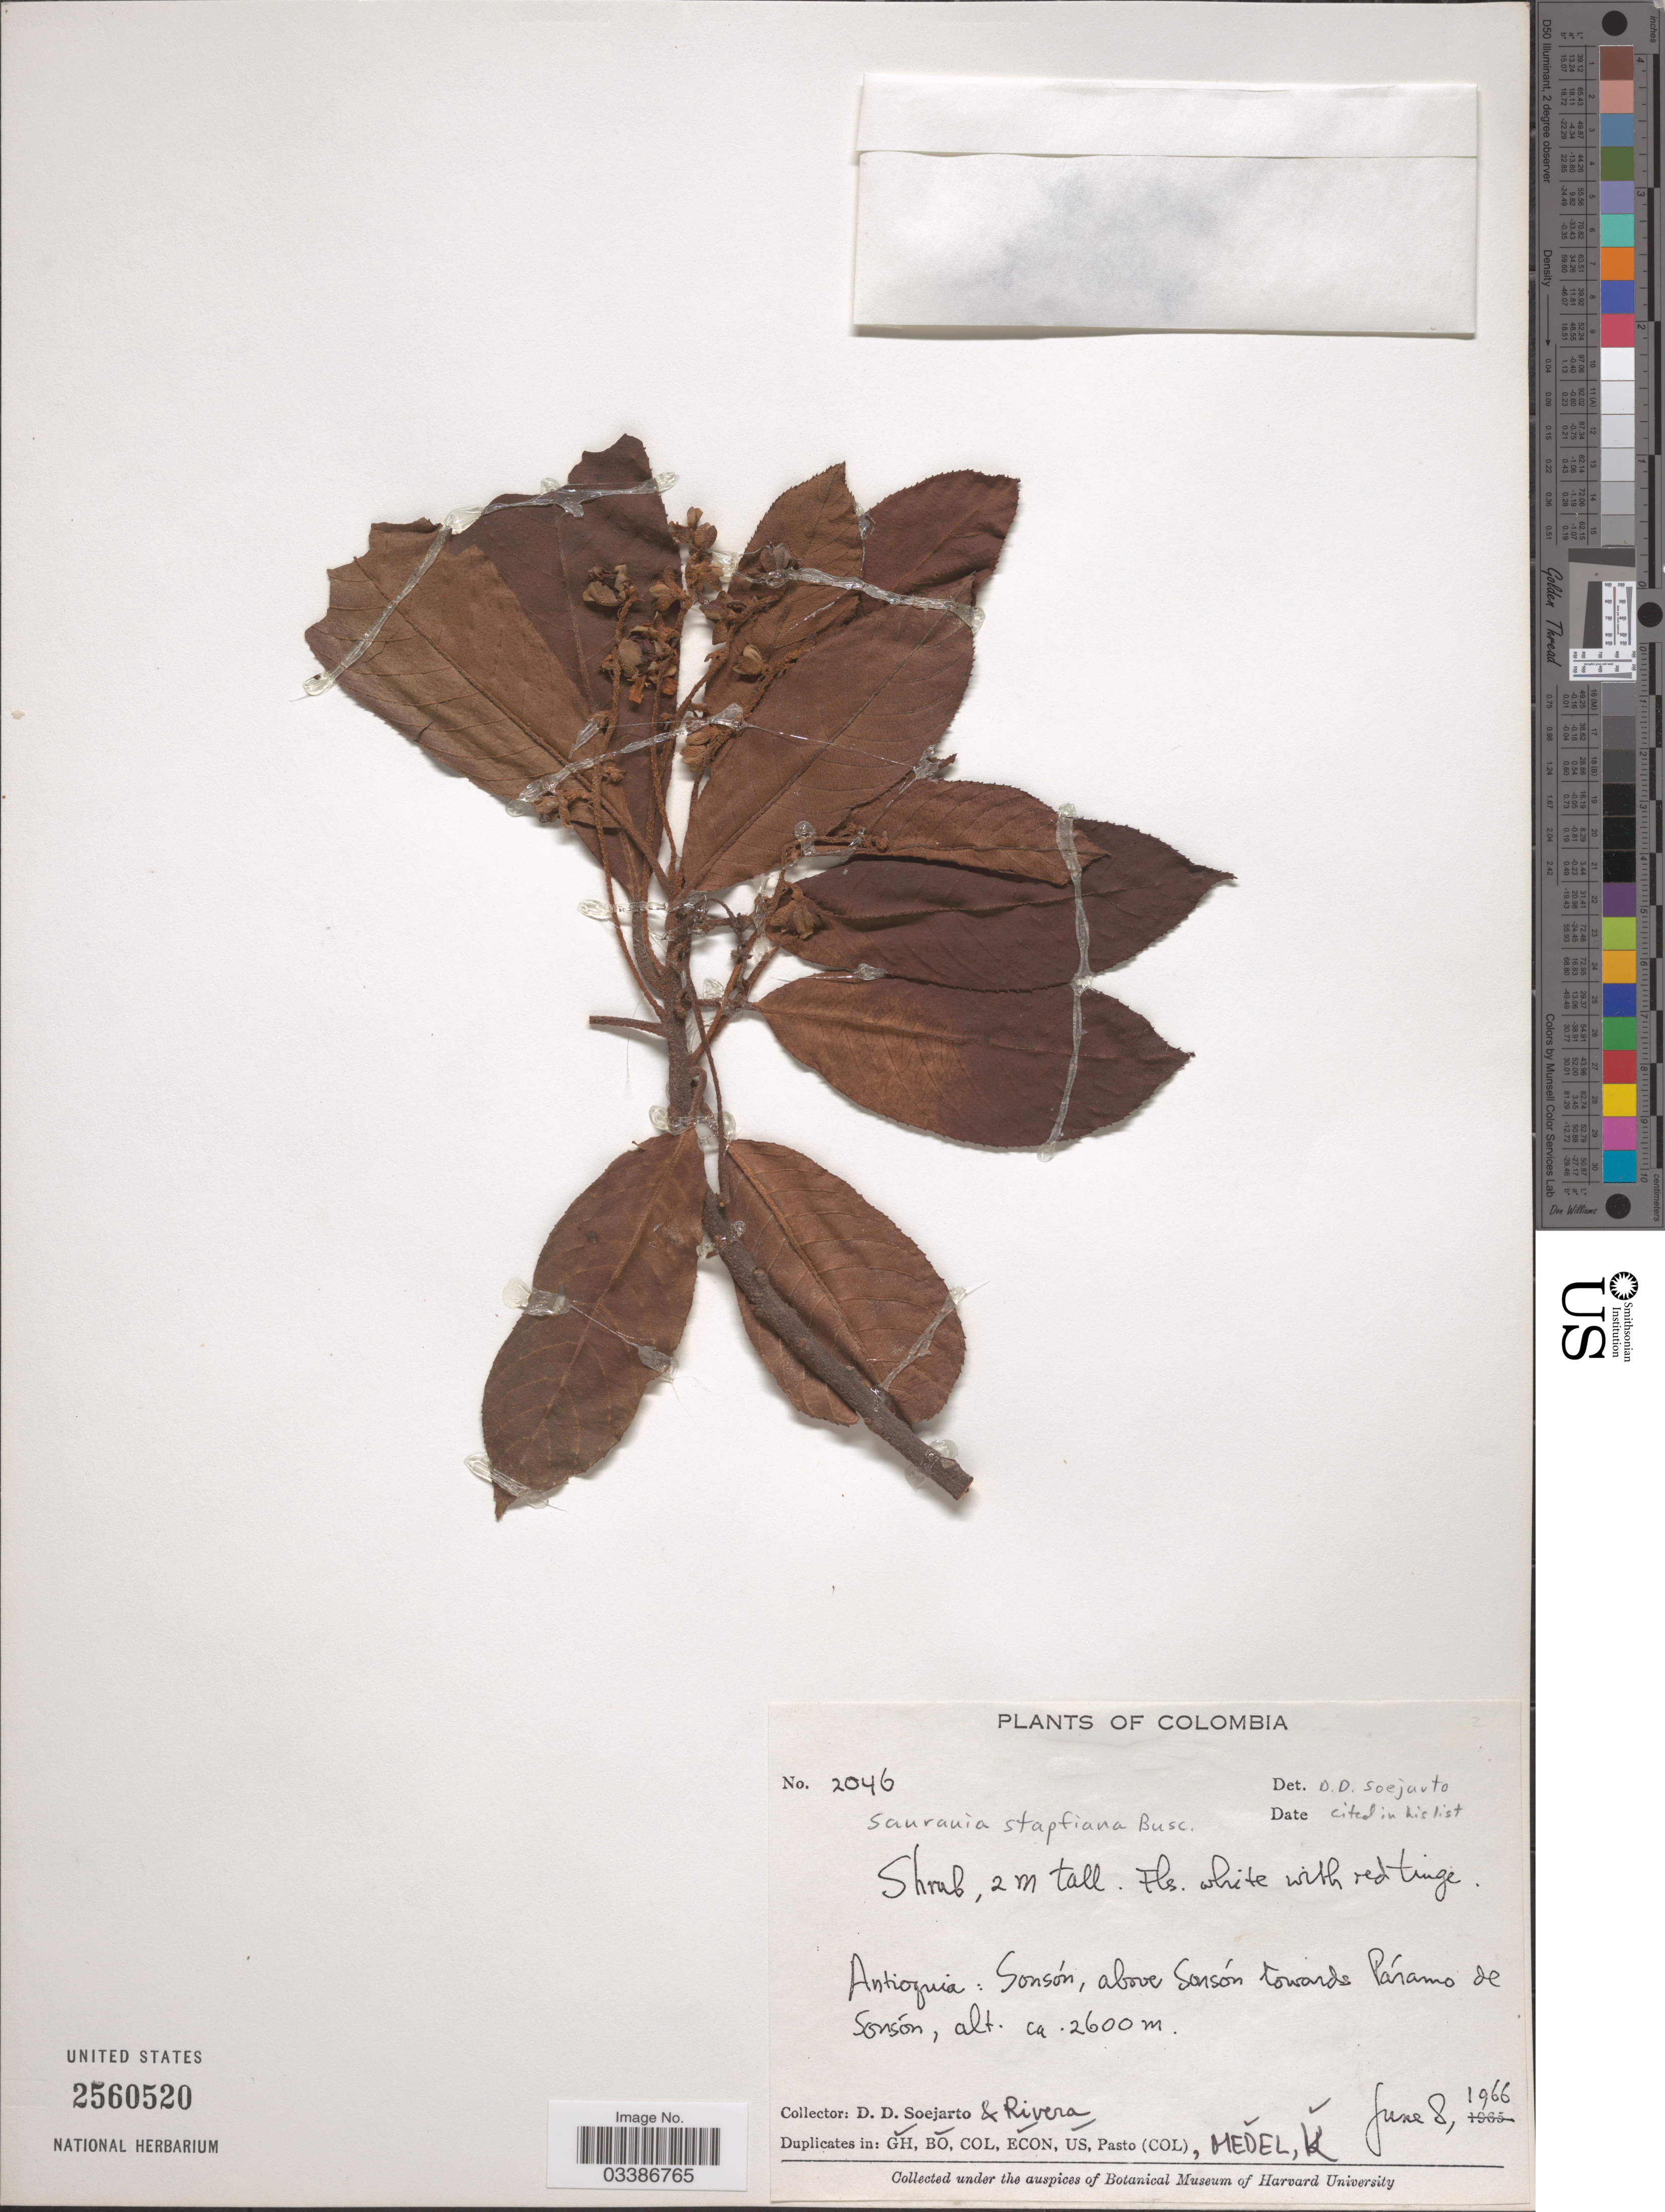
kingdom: Plantae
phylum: Tracheophyta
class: Magnoliopsida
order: Ericales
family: Actinidiaceae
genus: Saurauia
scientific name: Saurauia stapfiana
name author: Buscal.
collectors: Rivera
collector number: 2046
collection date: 1966-06-08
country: Colombia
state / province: Antioquia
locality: Sonsón, above Sonsón towards Páramo de Sonsón.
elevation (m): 2600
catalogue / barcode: US 2560520